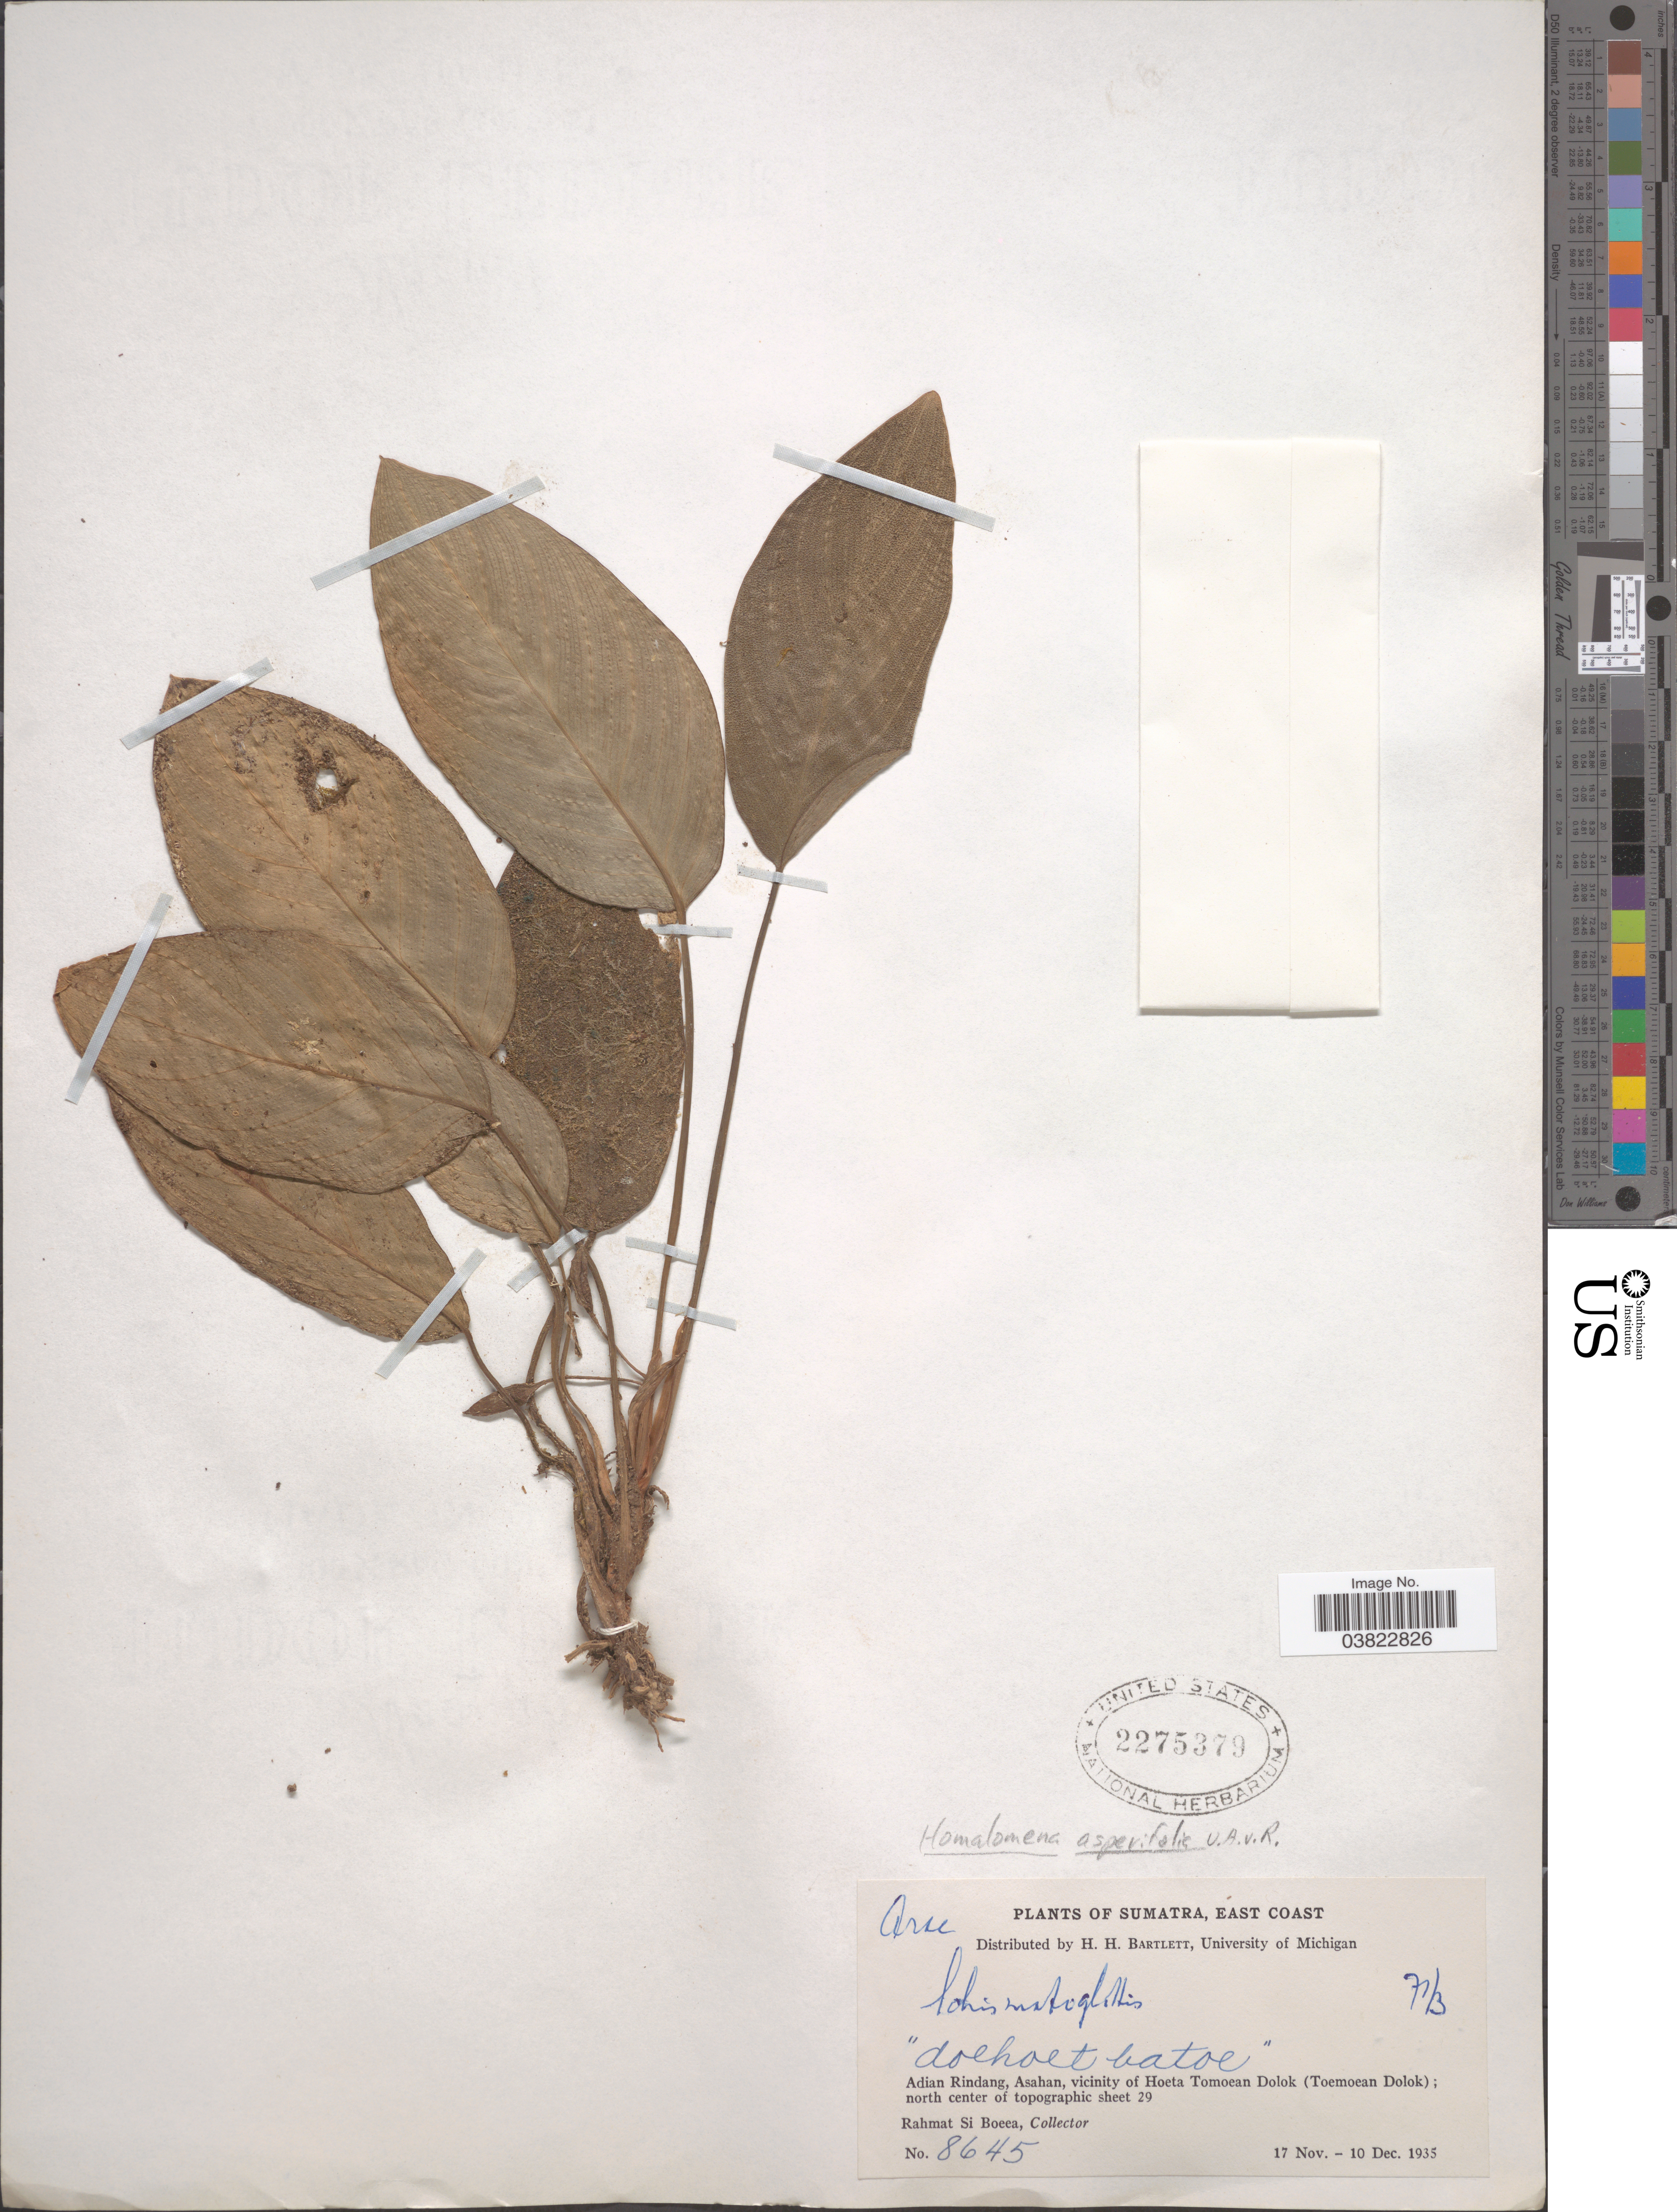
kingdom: Plantae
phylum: Tracheophyta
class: Liliopsida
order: Alismatales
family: Araceae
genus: Homalomena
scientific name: Homalomena asperifolia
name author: Alderw.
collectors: Rahmat Si Boeea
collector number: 8645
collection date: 1935-11-17/1935-12-10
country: Indonesia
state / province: Sumatra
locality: East Coast. Adian Rindang, Asahan, vicinity of Hoeta Tomoean Dolok (Toemoean Dolok); north center of topographic sheet 29.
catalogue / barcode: US 2275379